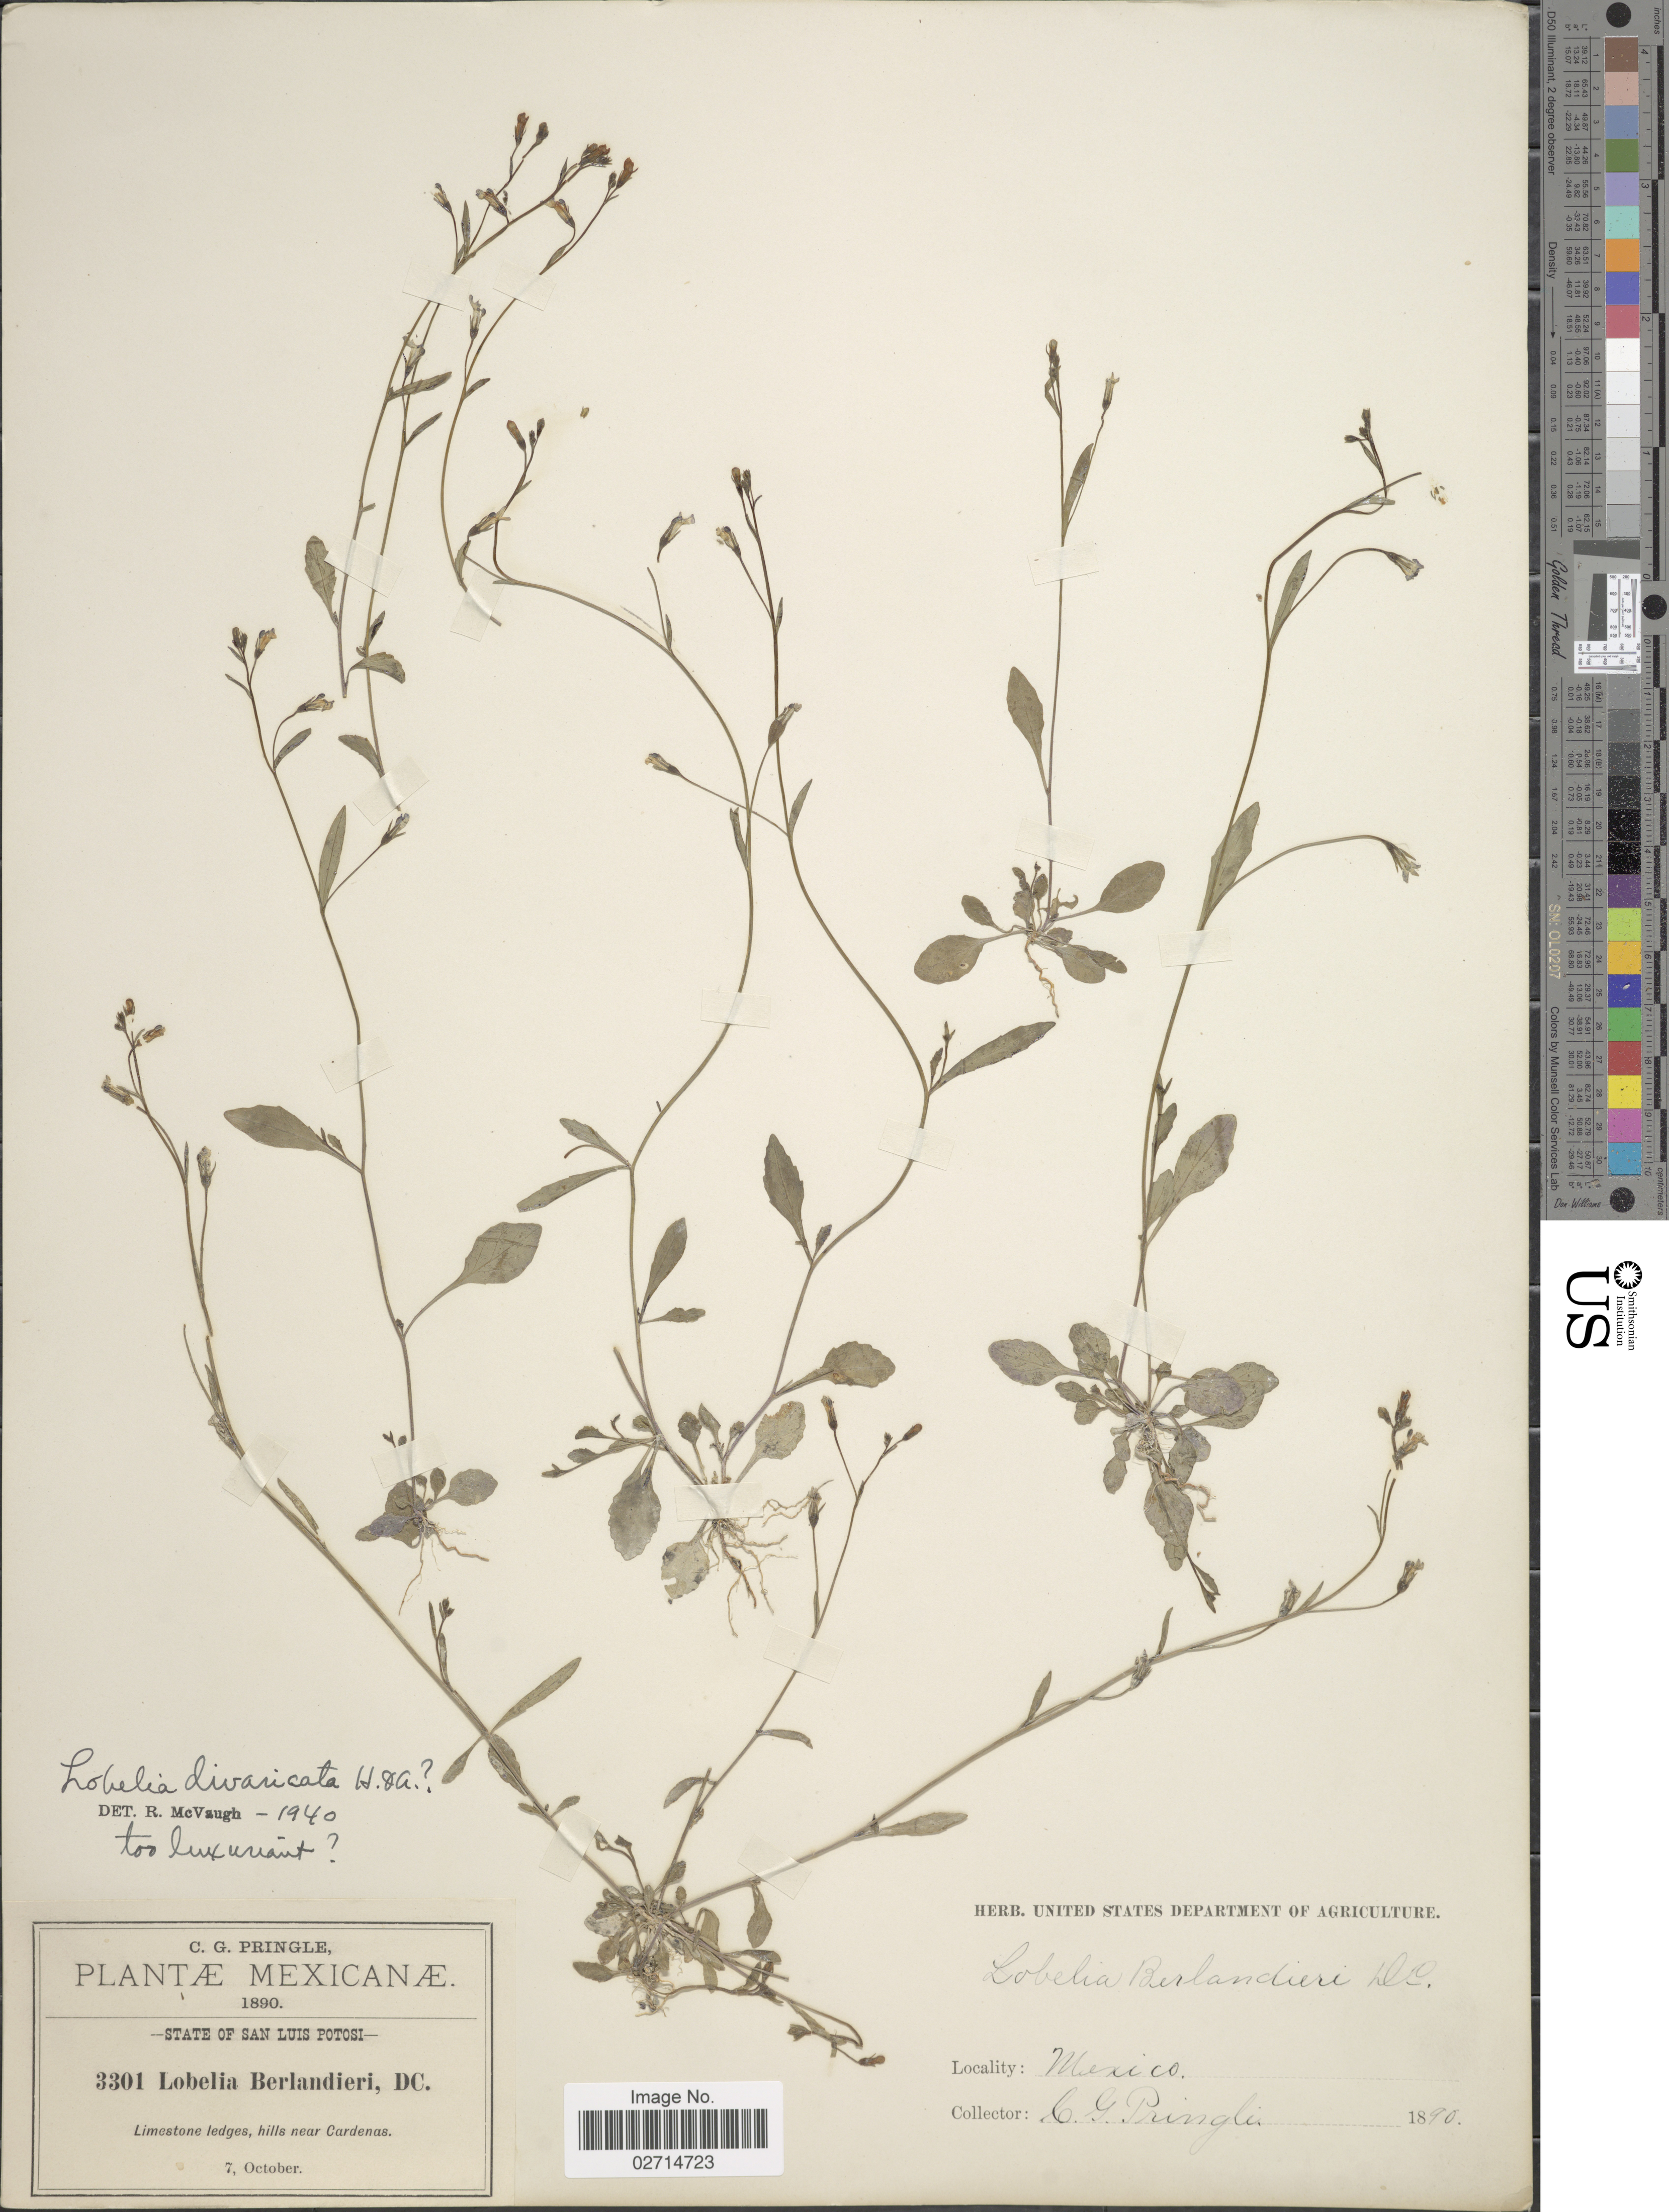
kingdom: Plantae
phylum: Tracheophyta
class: Magnoliopsida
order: Asterales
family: Campanulaceae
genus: Lobelia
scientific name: Lobelia divaricata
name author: Hook. & Arn.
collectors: C. G. Pringle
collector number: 3301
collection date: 1890-10-07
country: Mexico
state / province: San Luis Potosí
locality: Limestone ledges, hills near Cardenas.